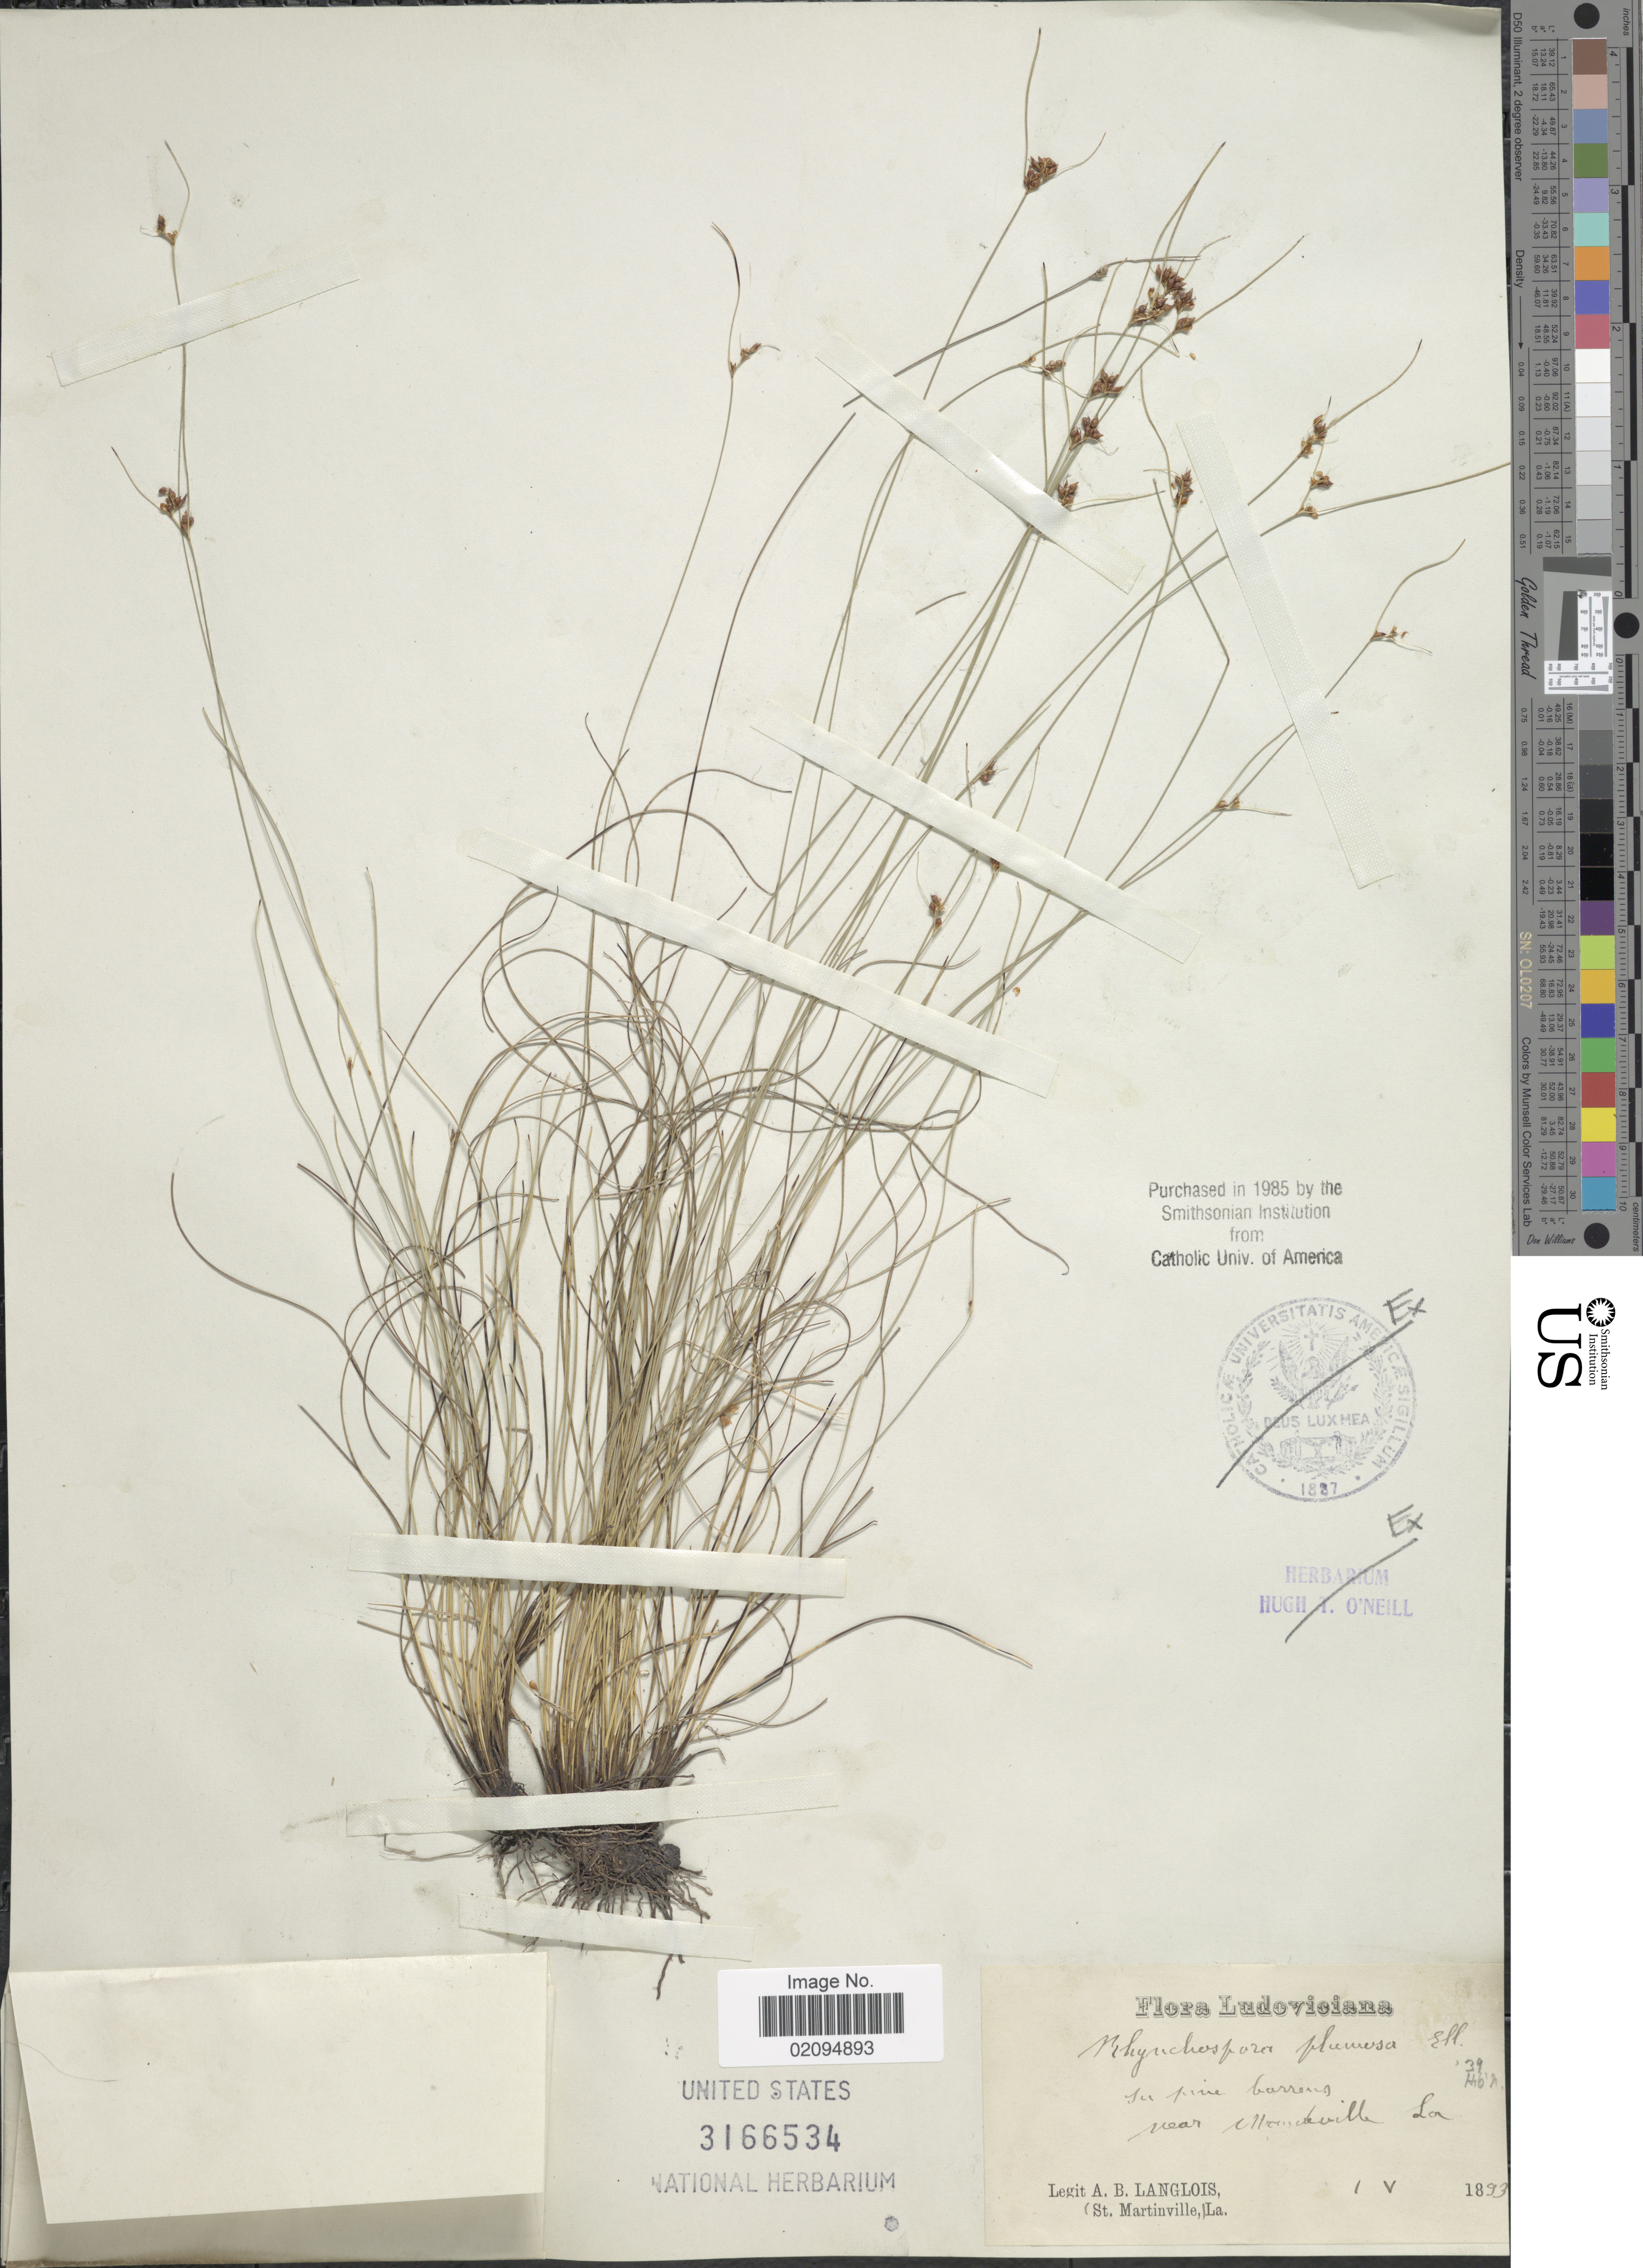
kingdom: Plantae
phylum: Tracheophyta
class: Liliopsida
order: Poales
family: Cyperaceae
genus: Rhynchospora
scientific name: Rhynchospora plumosa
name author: Elliott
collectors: A. Langlois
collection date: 1893-05-01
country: United States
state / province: Louisiana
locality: Near Mandeville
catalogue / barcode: US 3166534